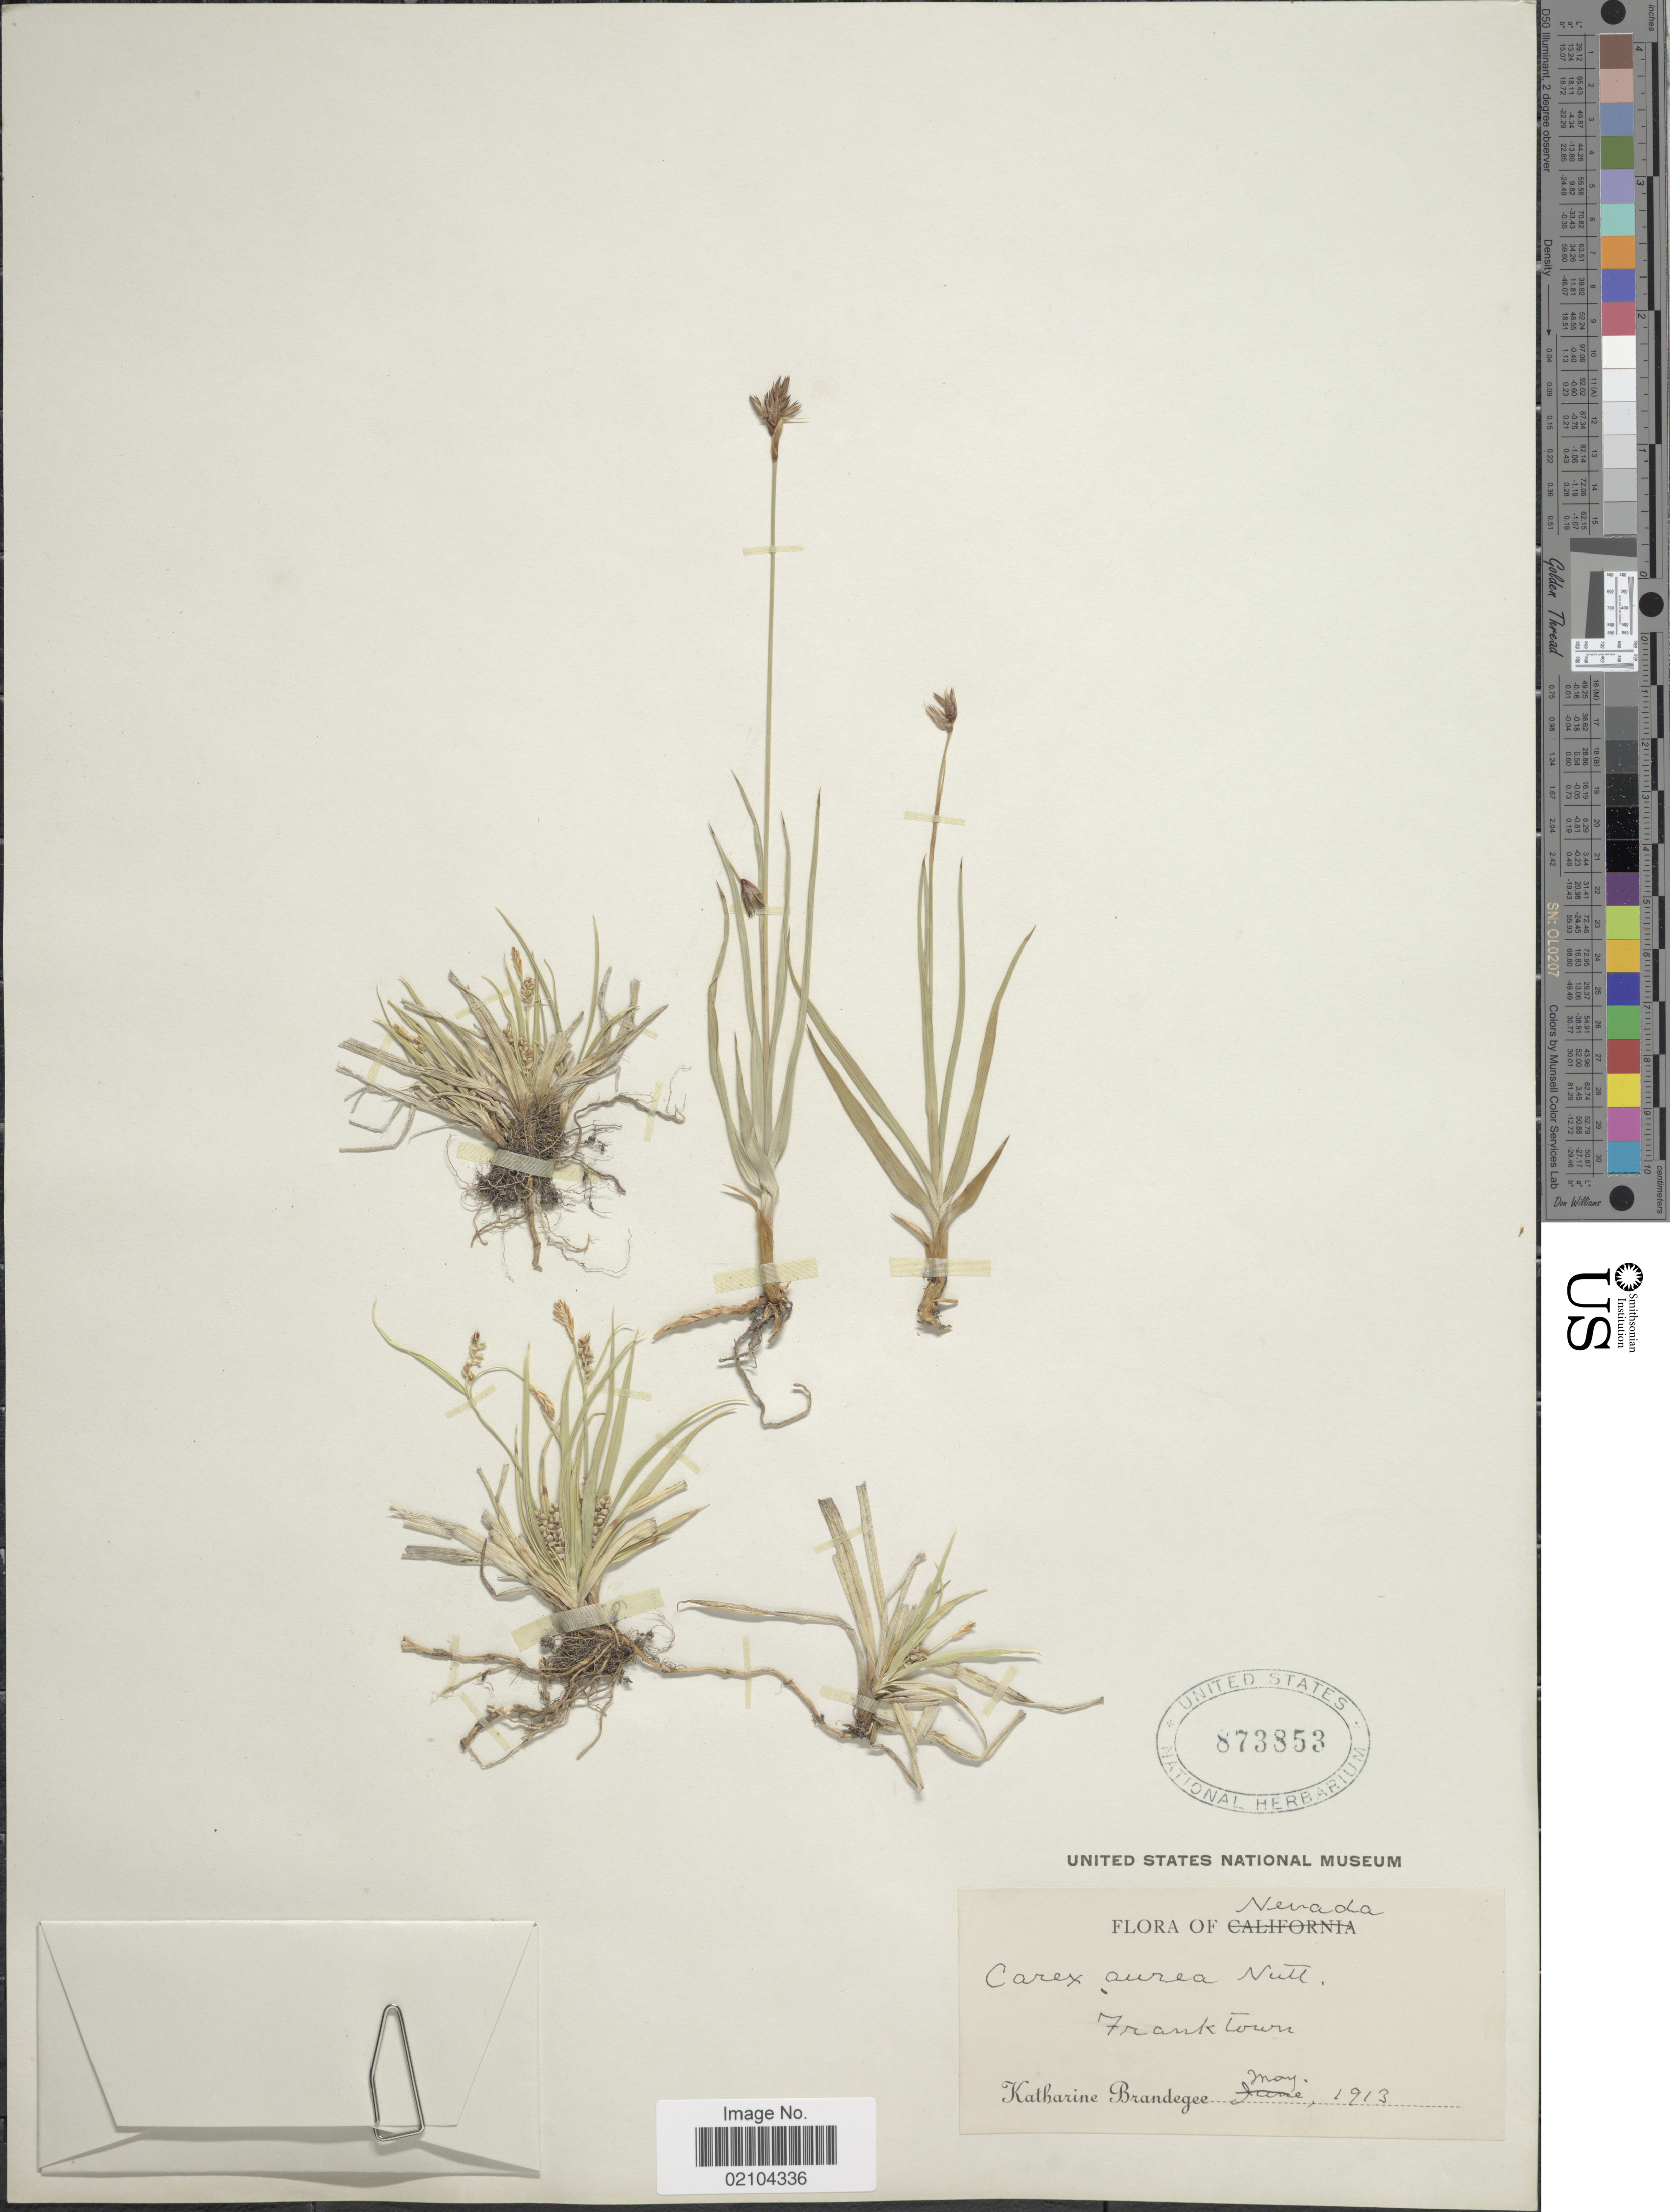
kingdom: Plantae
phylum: Tracheophyta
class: Liliopsida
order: Poales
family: Cyperaceae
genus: Carex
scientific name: Carex aurea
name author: Nutt.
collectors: M. K. Brandegee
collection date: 1913-05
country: United States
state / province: Nevada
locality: Nevada, Frank town.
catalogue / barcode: US 873853